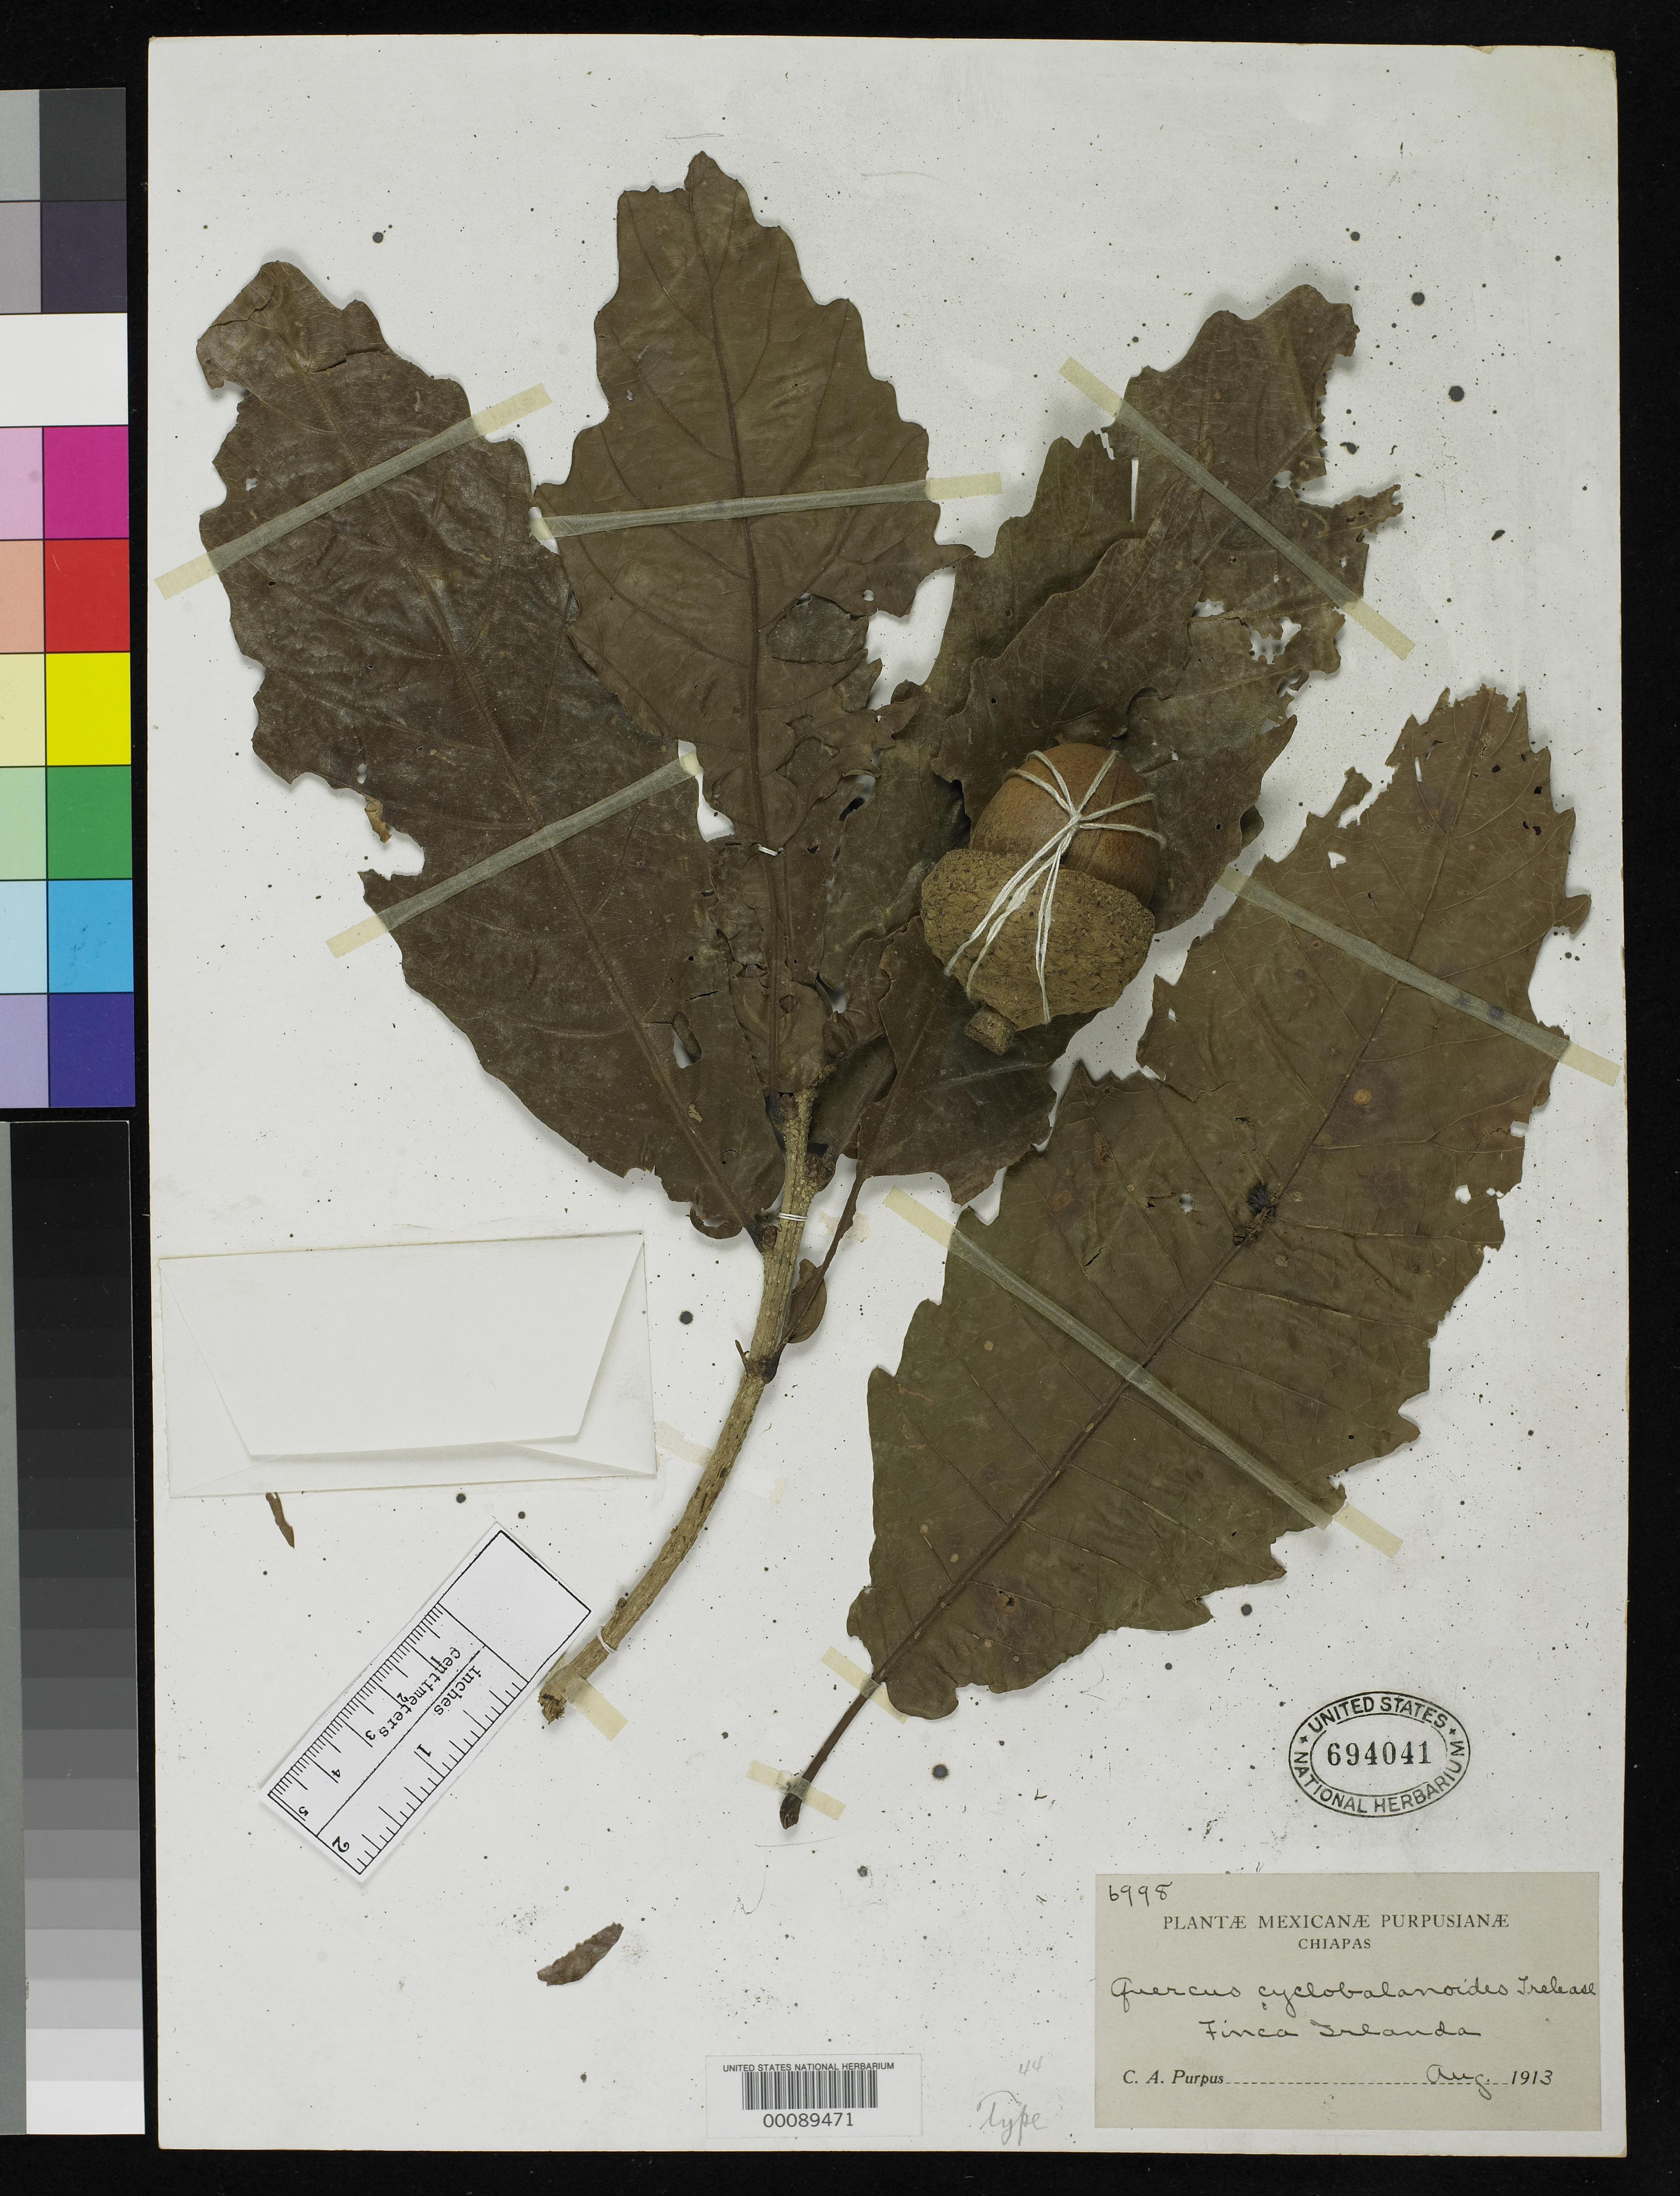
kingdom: Plantae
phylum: Tracheophyta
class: Magnoliopsida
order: Fagales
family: Fagaceae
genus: Quercus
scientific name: Quercus cyclobalanoides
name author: Trel.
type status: Type Collection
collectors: C. A. Purpus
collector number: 6998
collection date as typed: Aug 1913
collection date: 1913-08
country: Mexico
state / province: Chiapas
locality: Finca Irelanda.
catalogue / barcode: US 694041